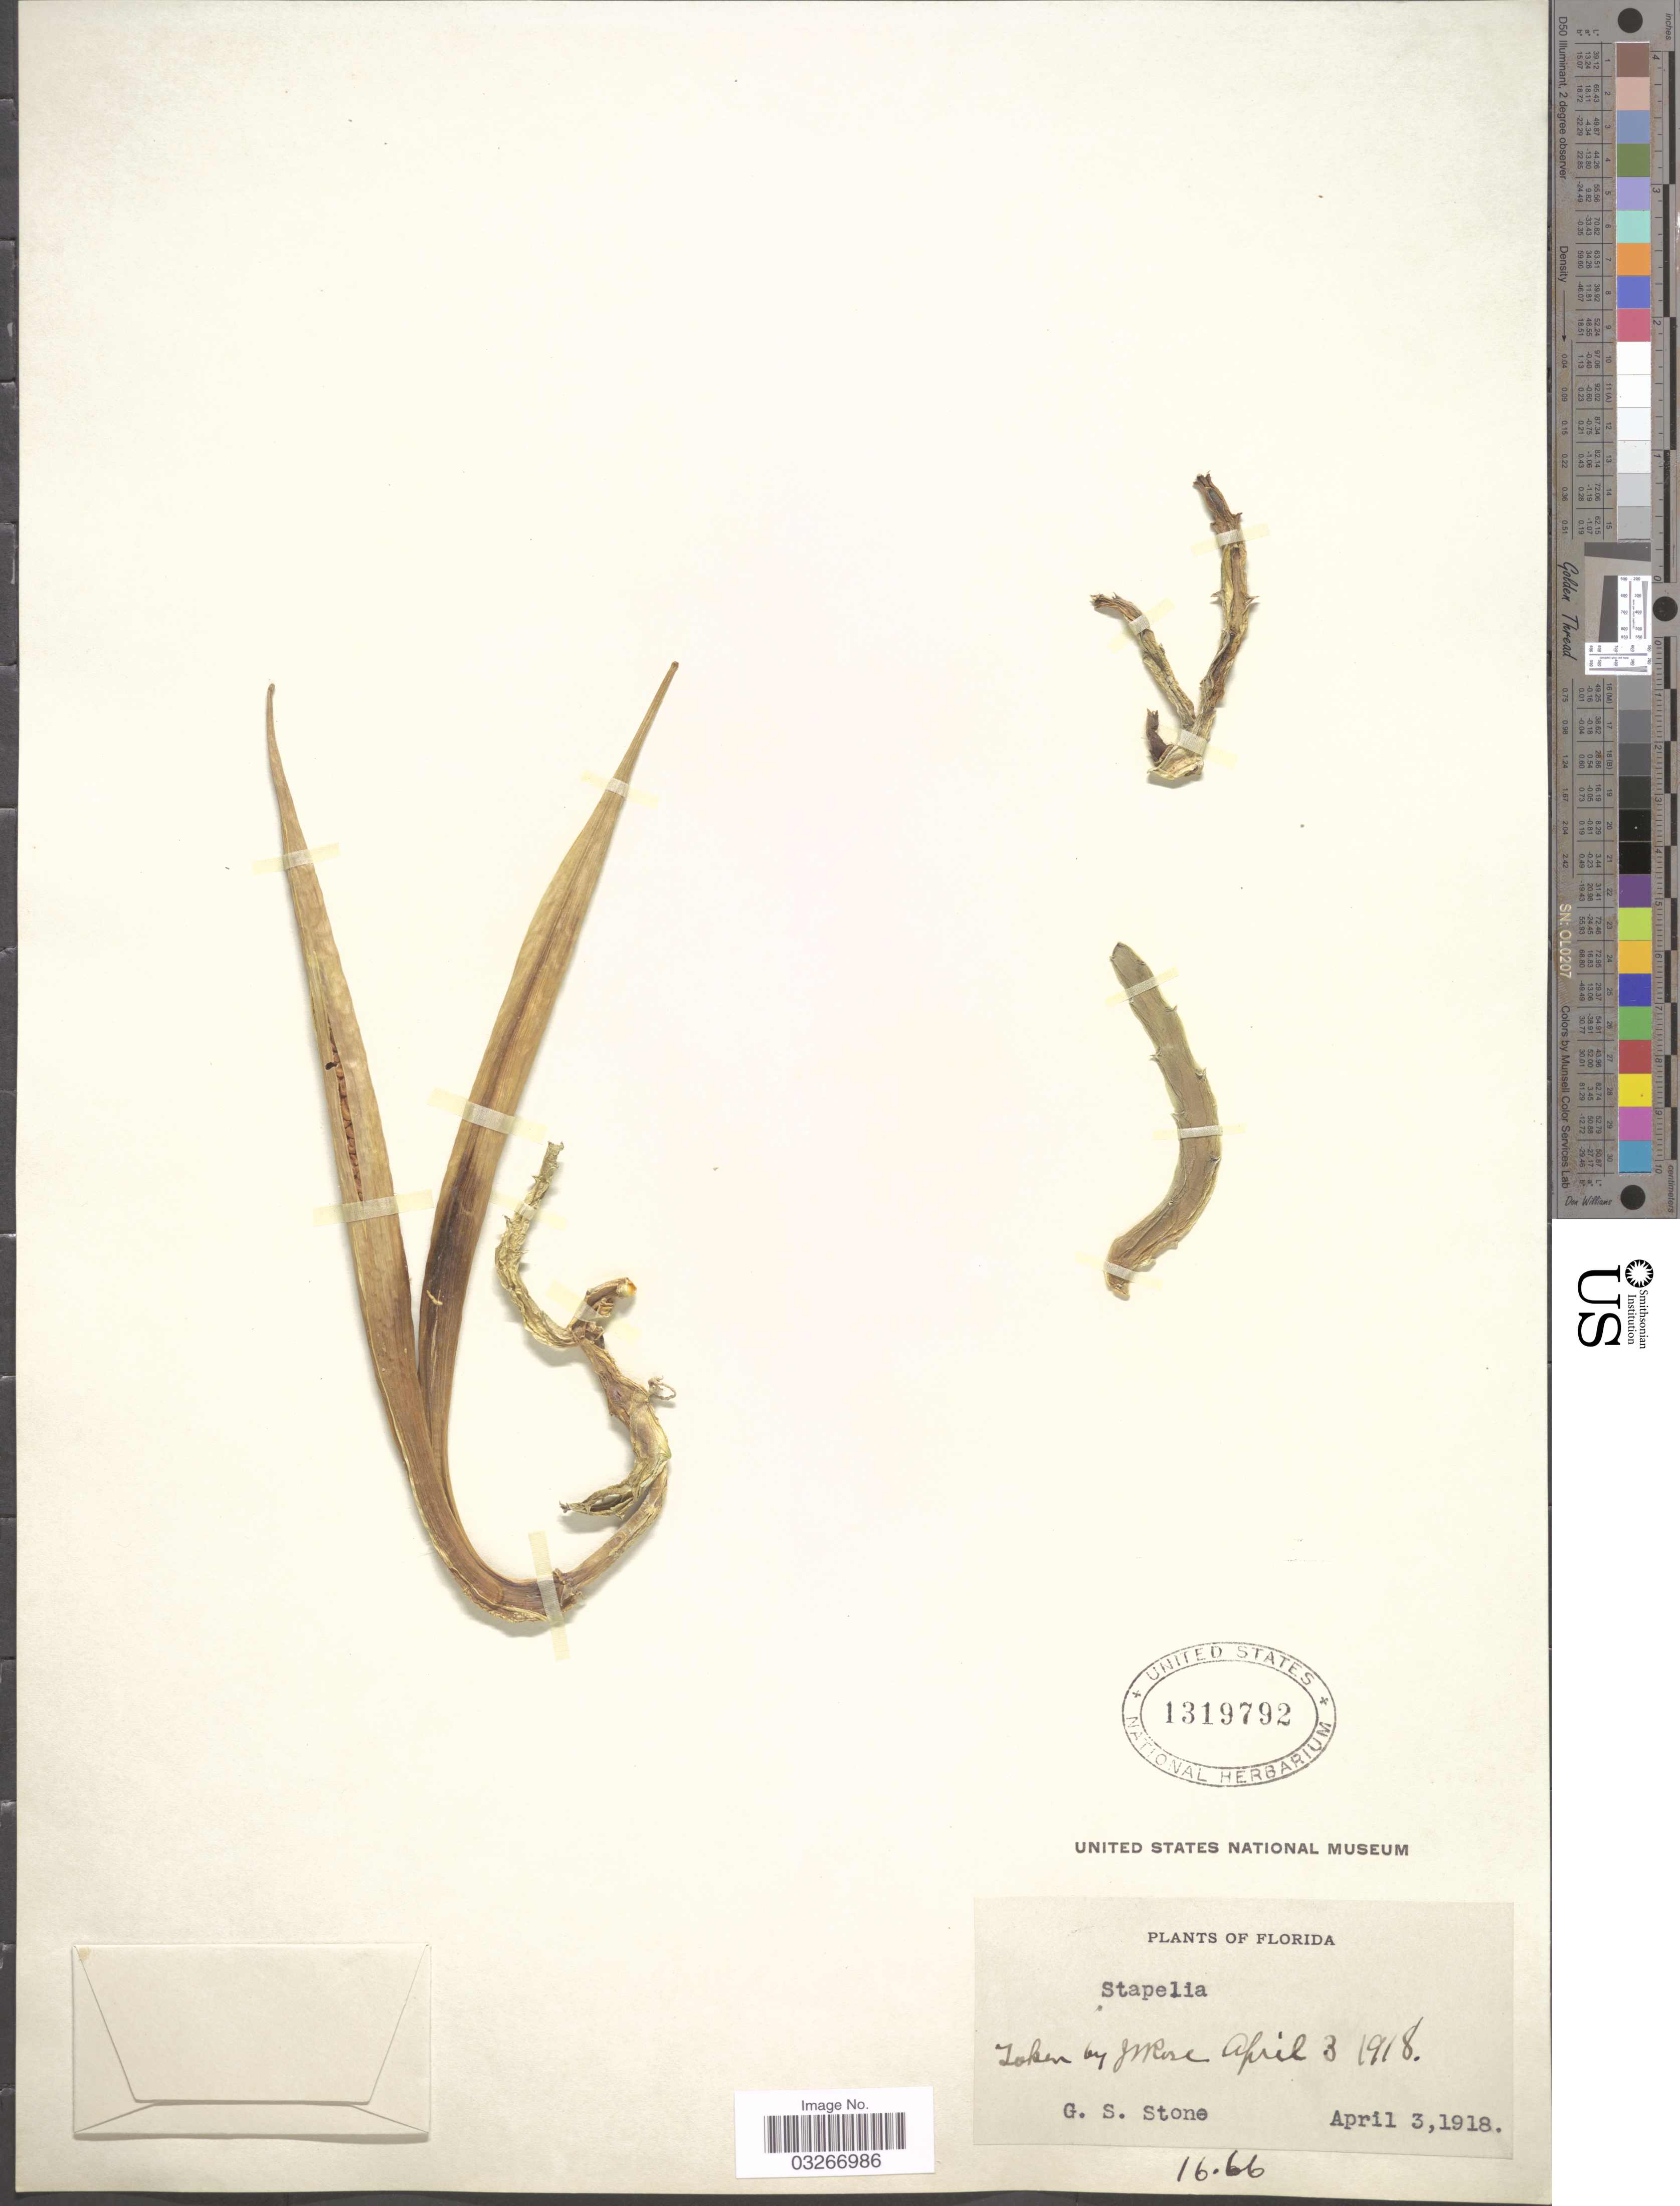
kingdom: Plantae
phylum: Tracheophyta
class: Magnoliopsida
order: Gentianales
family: Apocynaceae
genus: Orbea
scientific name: Orbea variegata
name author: (L.) Haw.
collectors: G. Stone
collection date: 1918-04-03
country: United States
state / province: Florida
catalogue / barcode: US 1319792